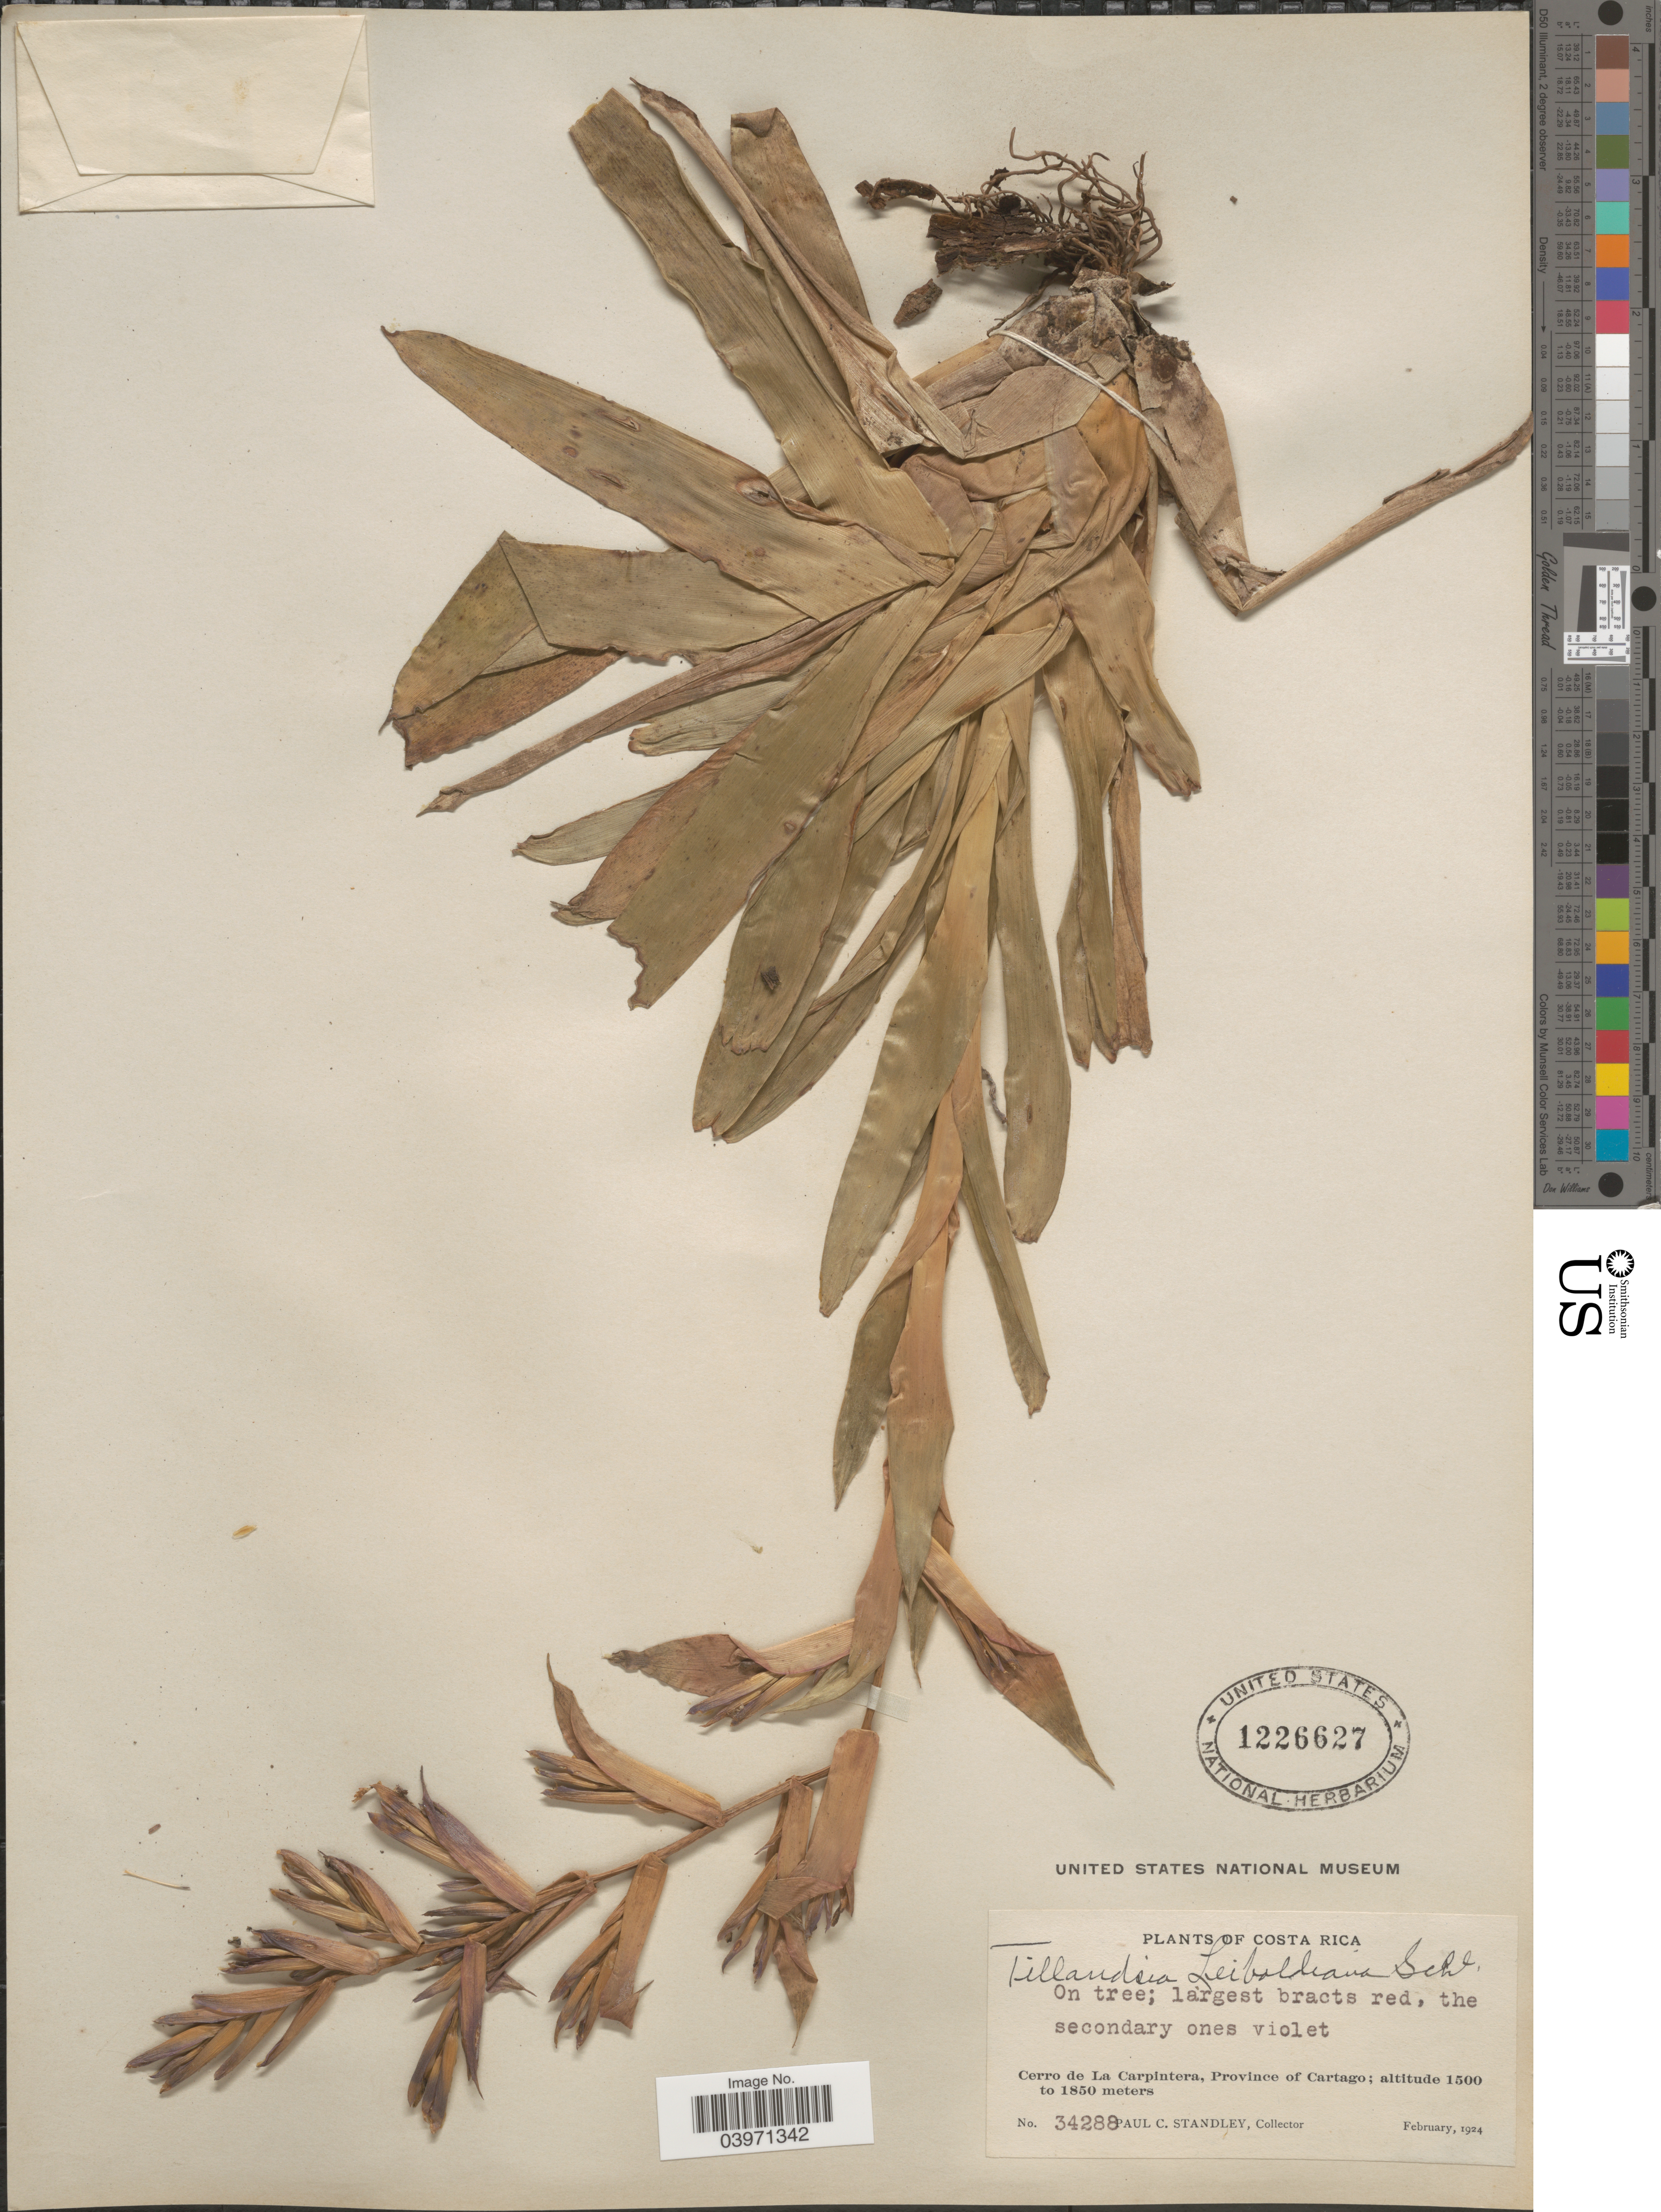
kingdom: Plantae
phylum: Tracheophyta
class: Liliopsida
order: Poales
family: Bromeliaceae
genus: Tillandsia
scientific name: Tillandsia leiboldiana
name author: Schltdl.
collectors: P. C. Standley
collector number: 34288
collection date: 1924-02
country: Costa Rica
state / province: Cartago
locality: Cerro de La Carpintera.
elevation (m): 1500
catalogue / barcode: US 1226627